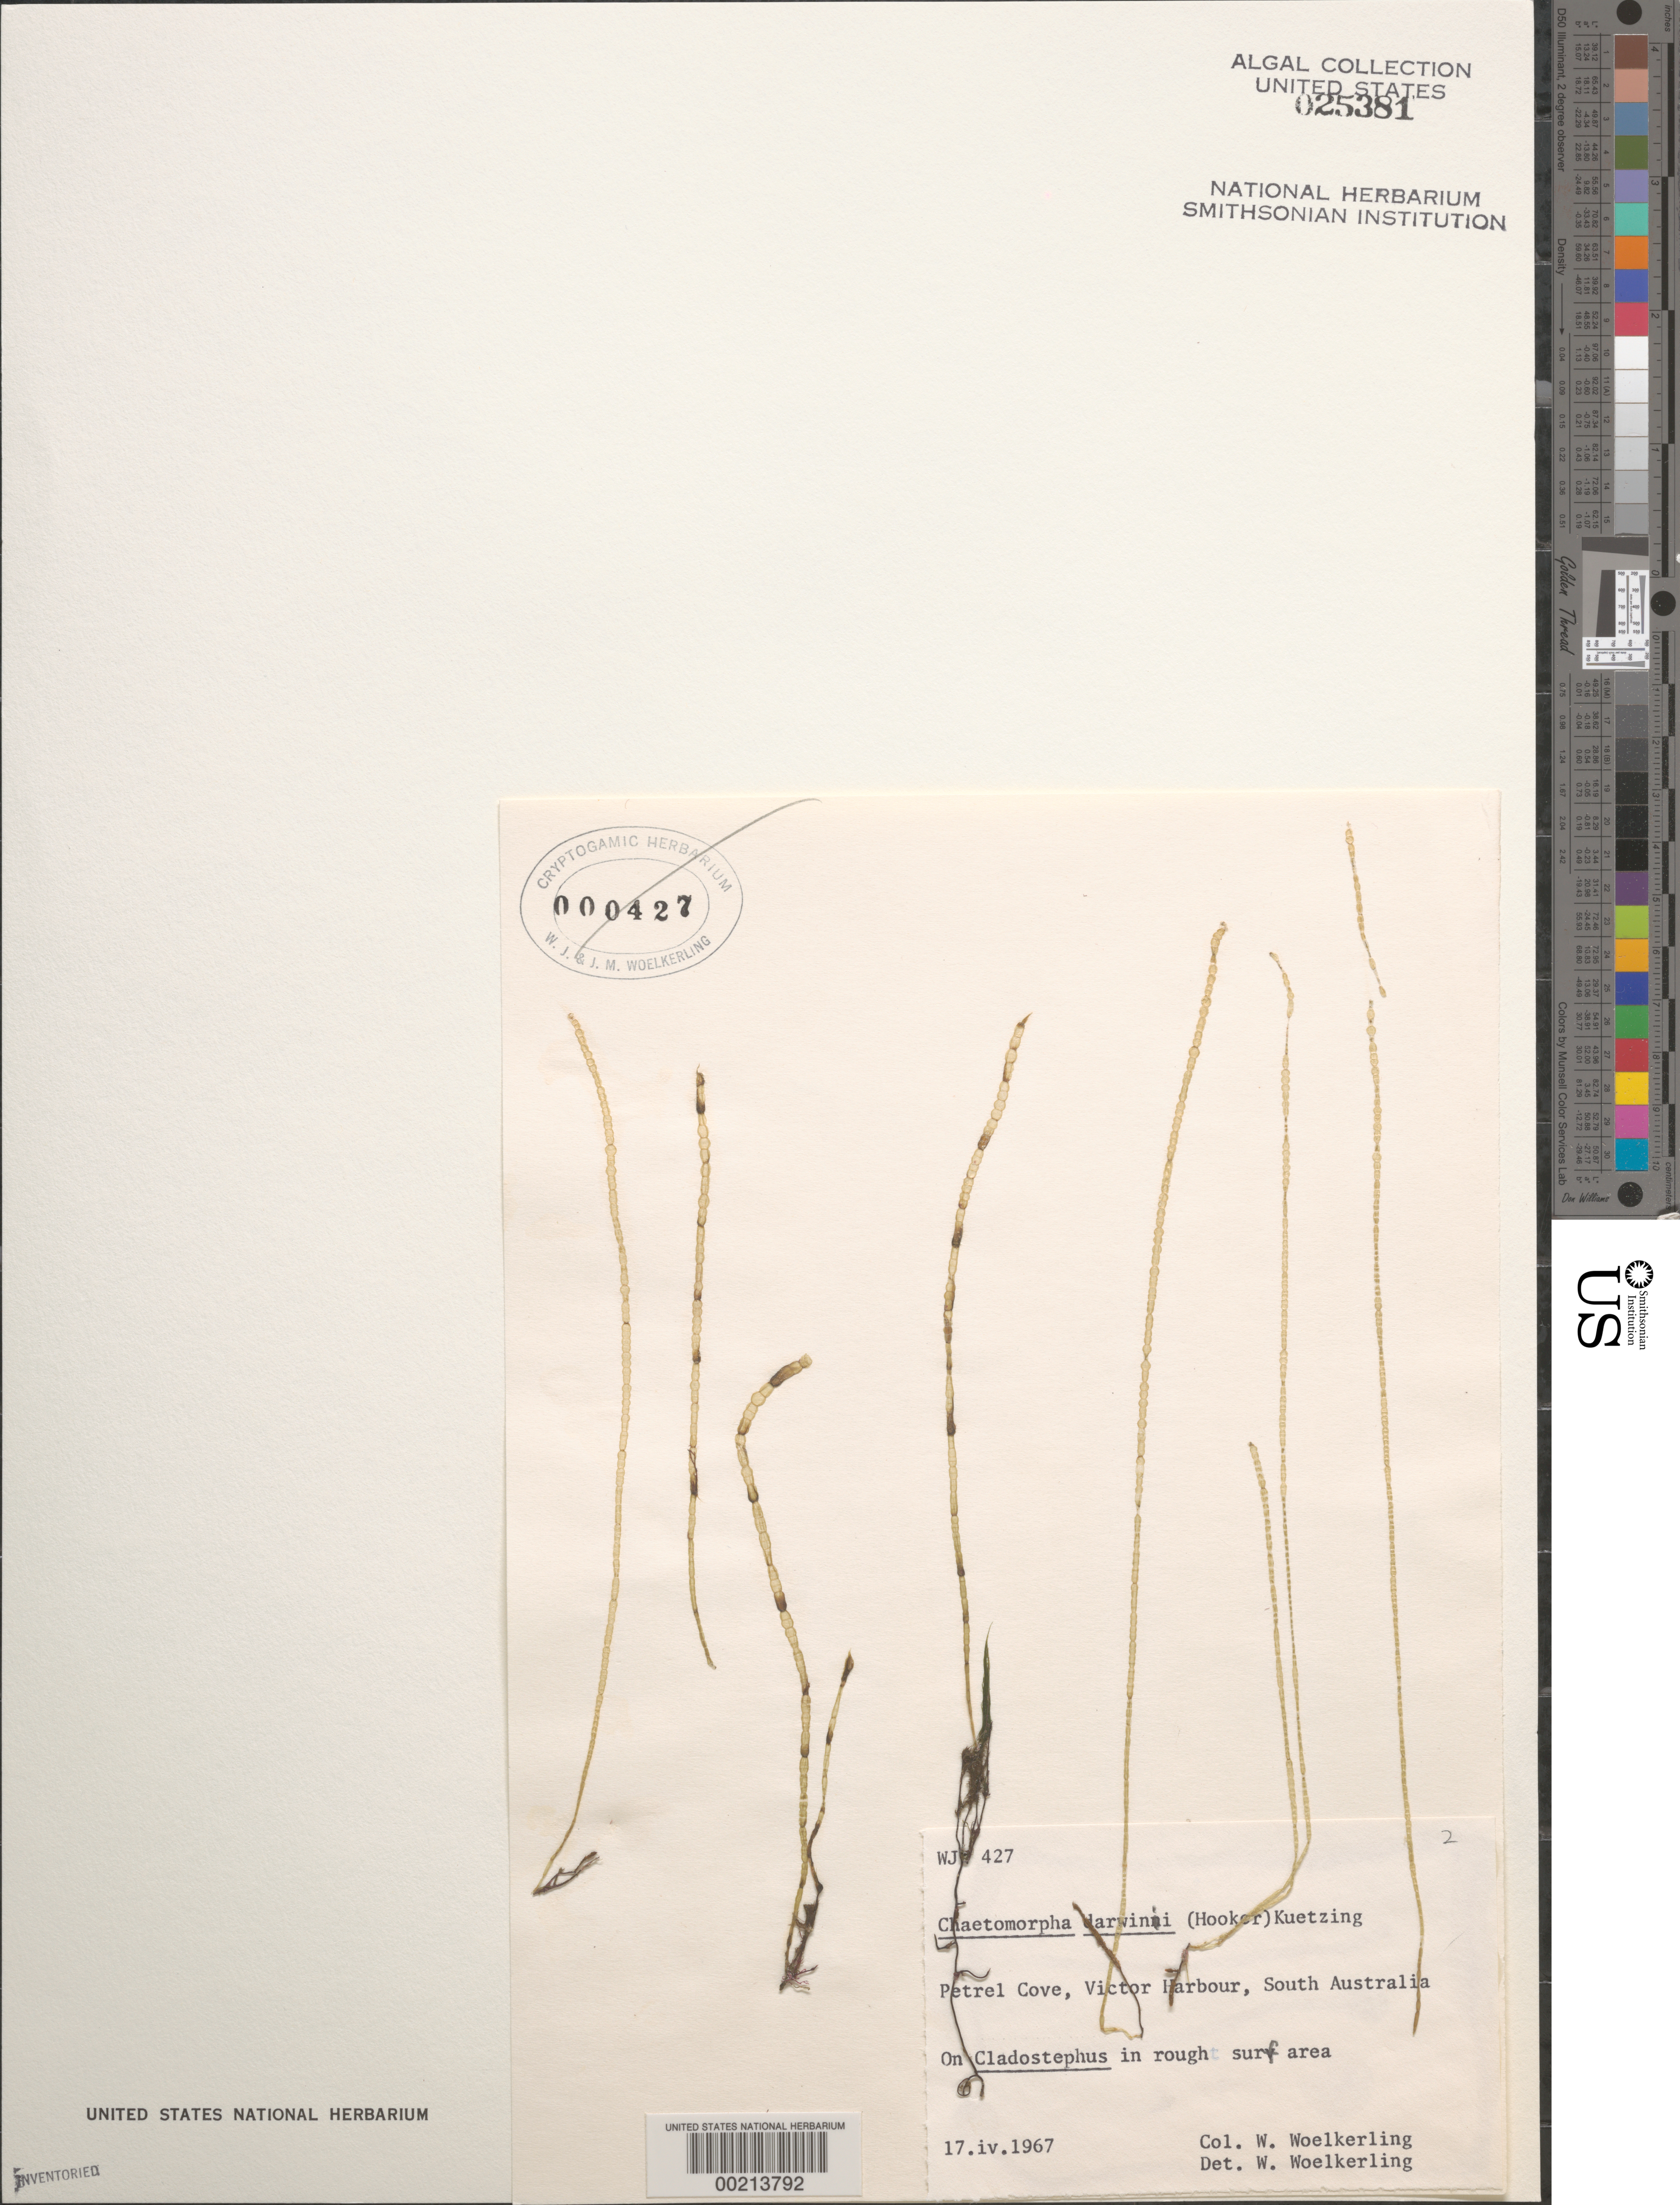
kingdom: Plantae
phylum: Chlorophyta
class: Ulvophyceae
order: Cladophorales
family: Cladophoraceae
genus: Chaetomorpha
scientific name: Chaetomorpha coliformis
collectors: W. Woelkerling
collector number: WJW 427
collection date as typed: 17 Apr 1967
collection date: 1967-04-17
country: Australia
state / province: South Australia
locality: Petrel cove, victor harbor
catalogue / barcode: US 25381